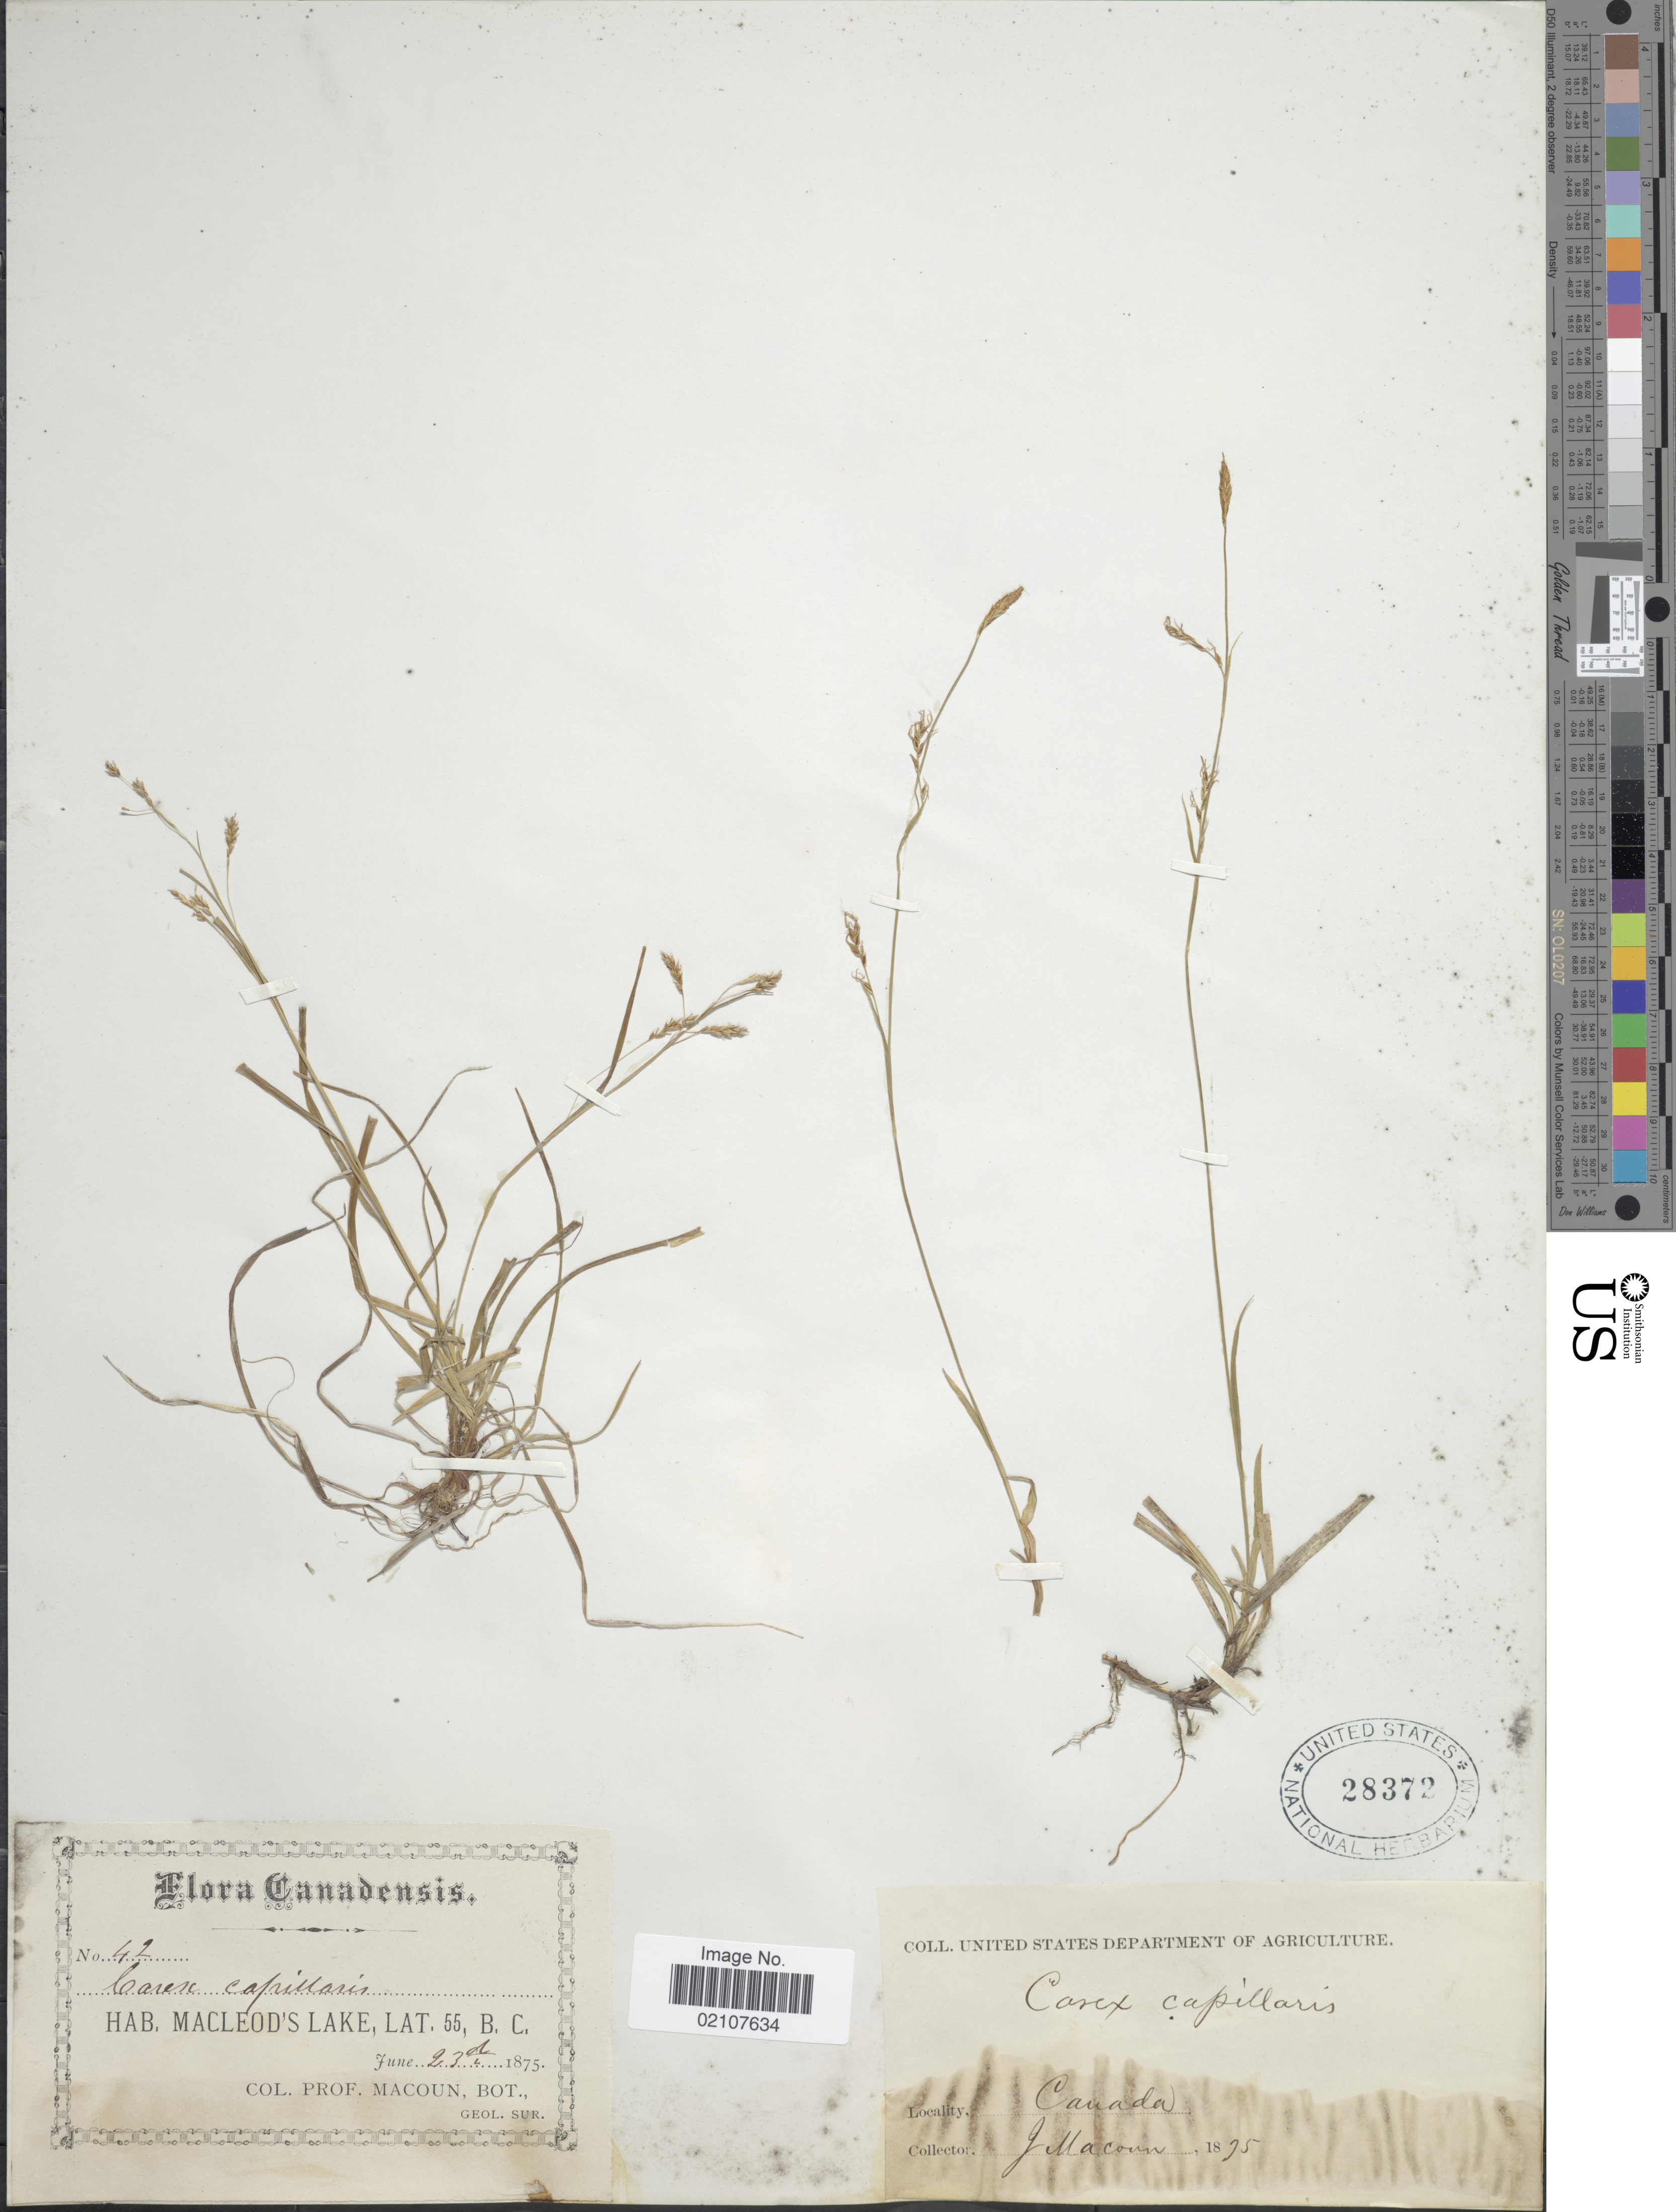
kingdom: Plantae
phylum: Tracheophyta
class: Liliopsida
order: Poales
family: Cyperaceae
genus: Carex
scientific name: Carex capillaris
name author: L.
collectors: J. Macoun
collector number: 42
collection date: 1875-06-23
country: Canada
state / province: British Columbia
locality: Macleod's Lake, Canadensis. Canada.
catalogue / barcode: US 28372